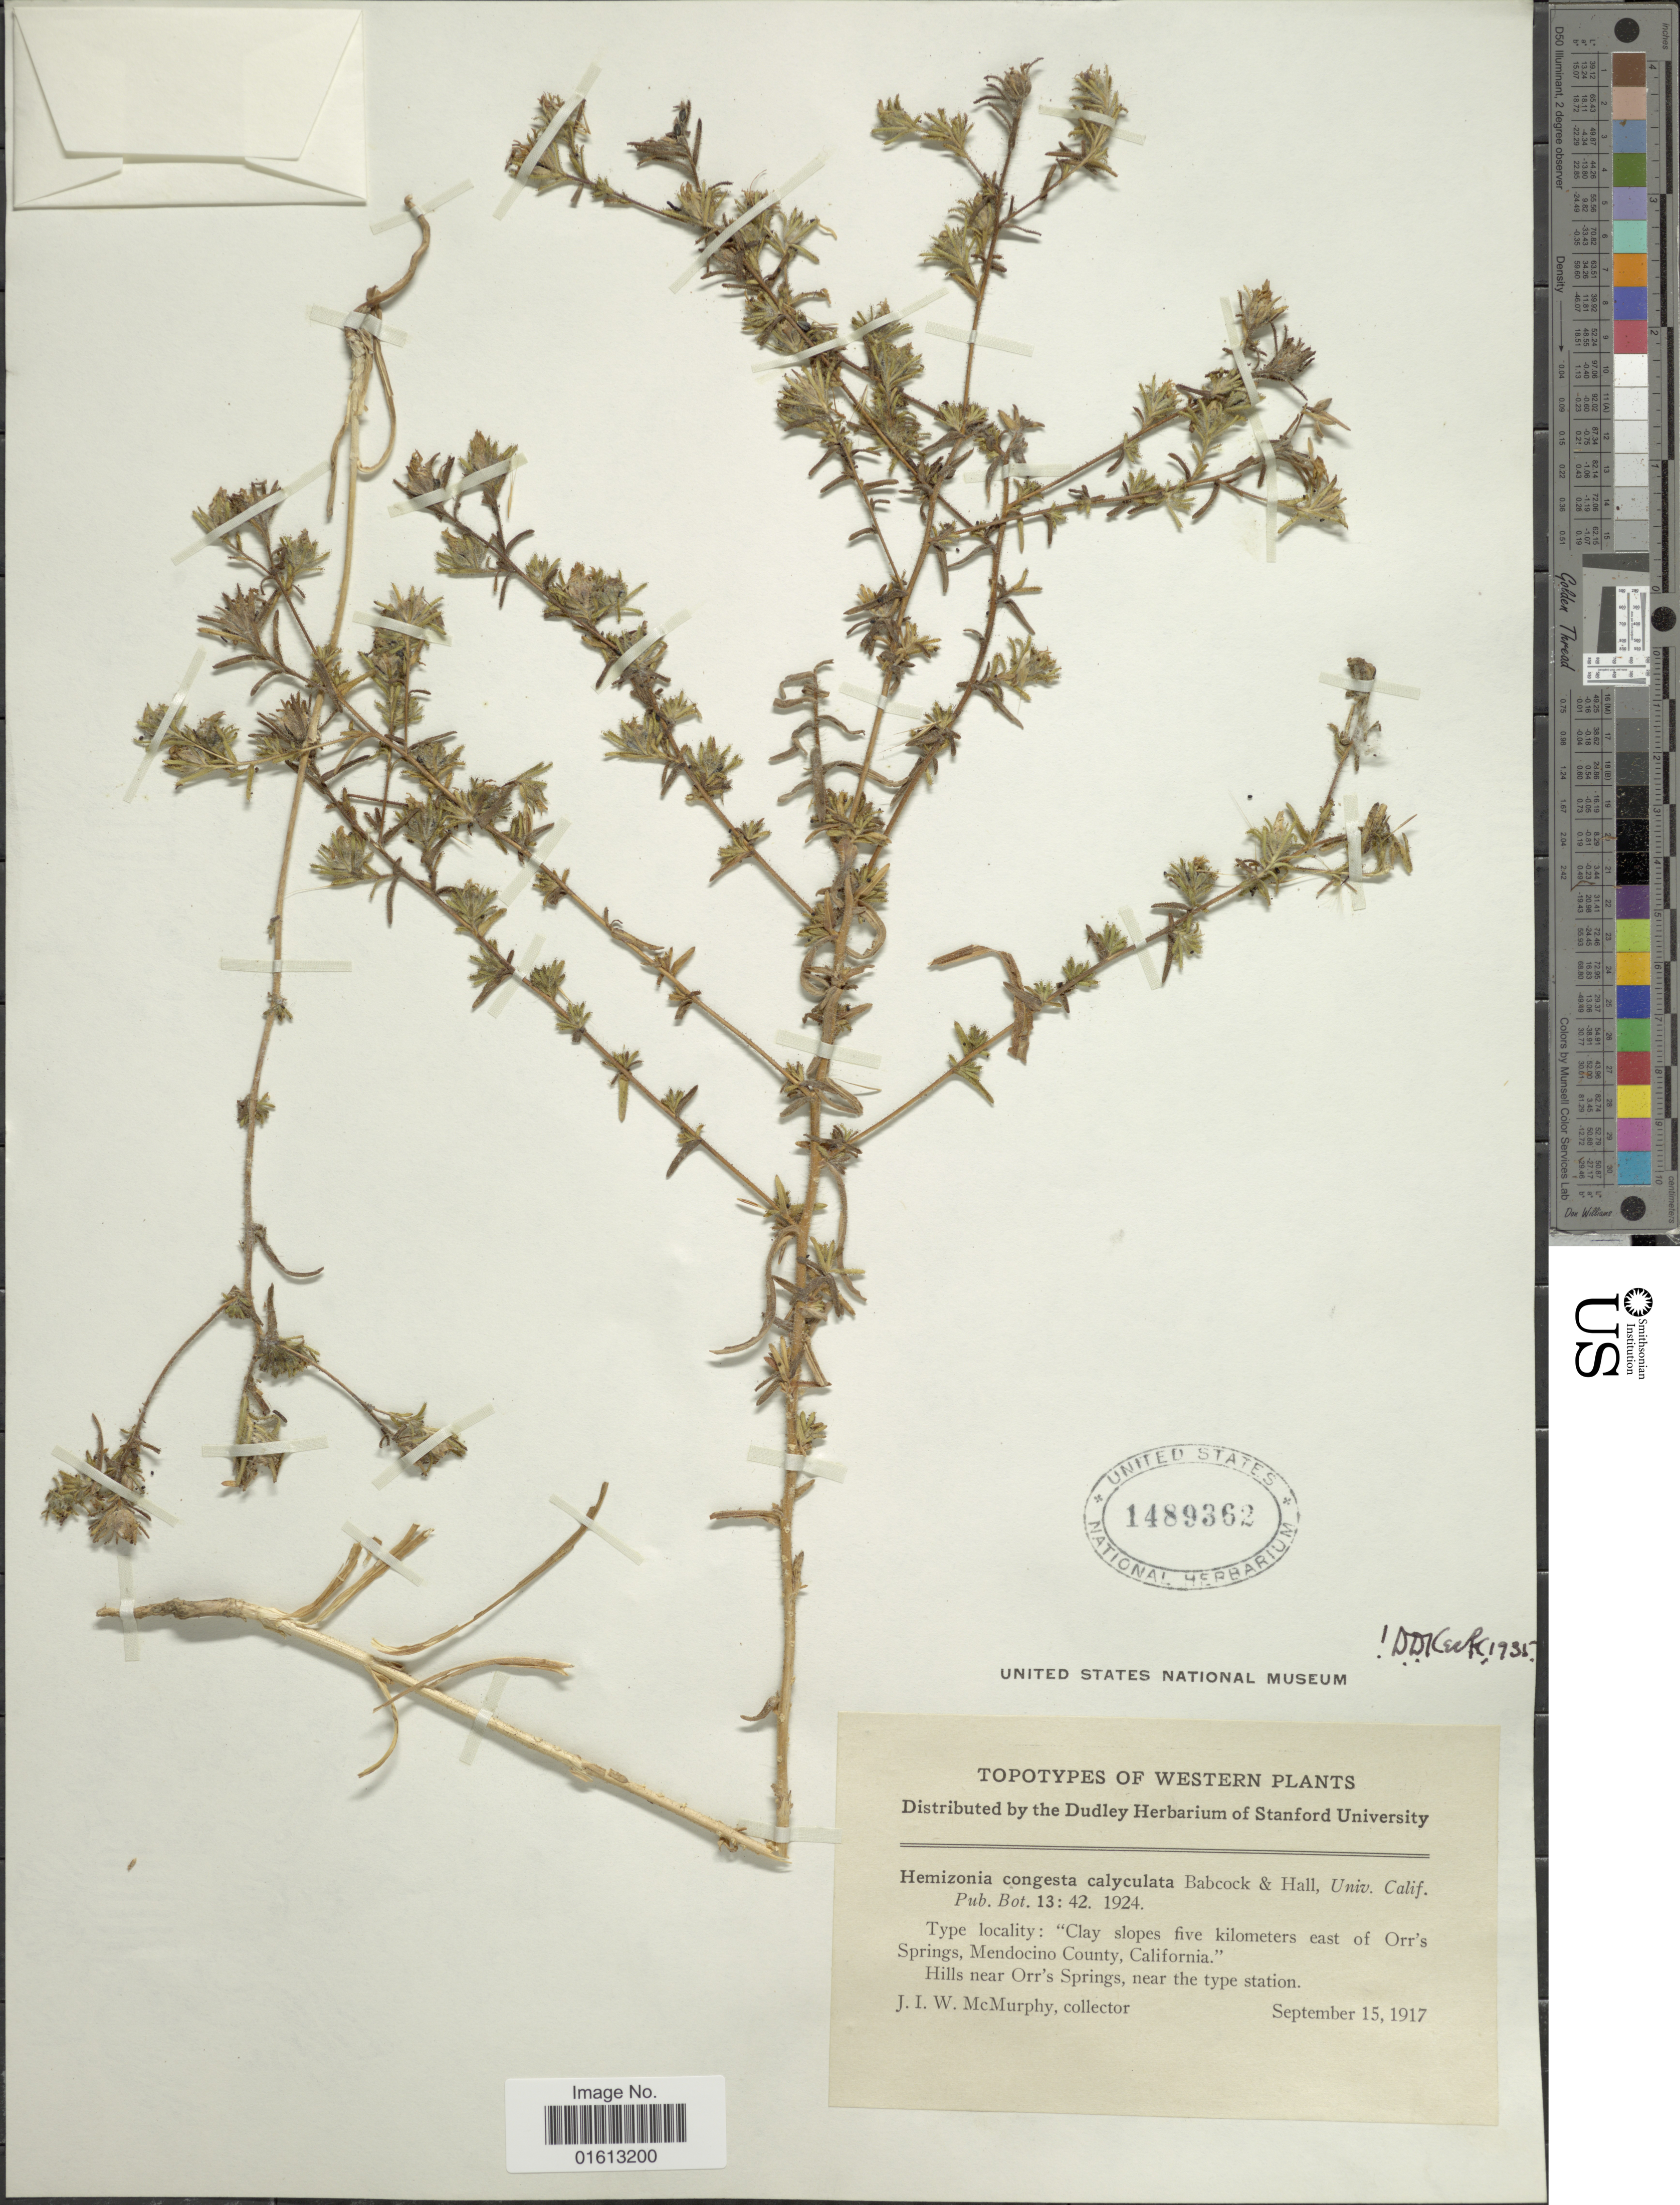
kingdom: Plantae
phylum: Tracheophyta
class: Magnoliopsida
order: Asterales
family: Asteraceae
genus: Hemizonia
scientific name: Hemizonia congesta subsp. calyculata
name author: Babc. & H.M. Hall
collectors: J. McMurphy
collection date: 1917-09-15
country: United States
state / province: California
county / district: Mendocino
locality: Clay Slopes five kilometers east of Orr's Springs, Mendocino County, California, Hills near Orr's Springs, near the type station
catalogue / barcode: US 1489362